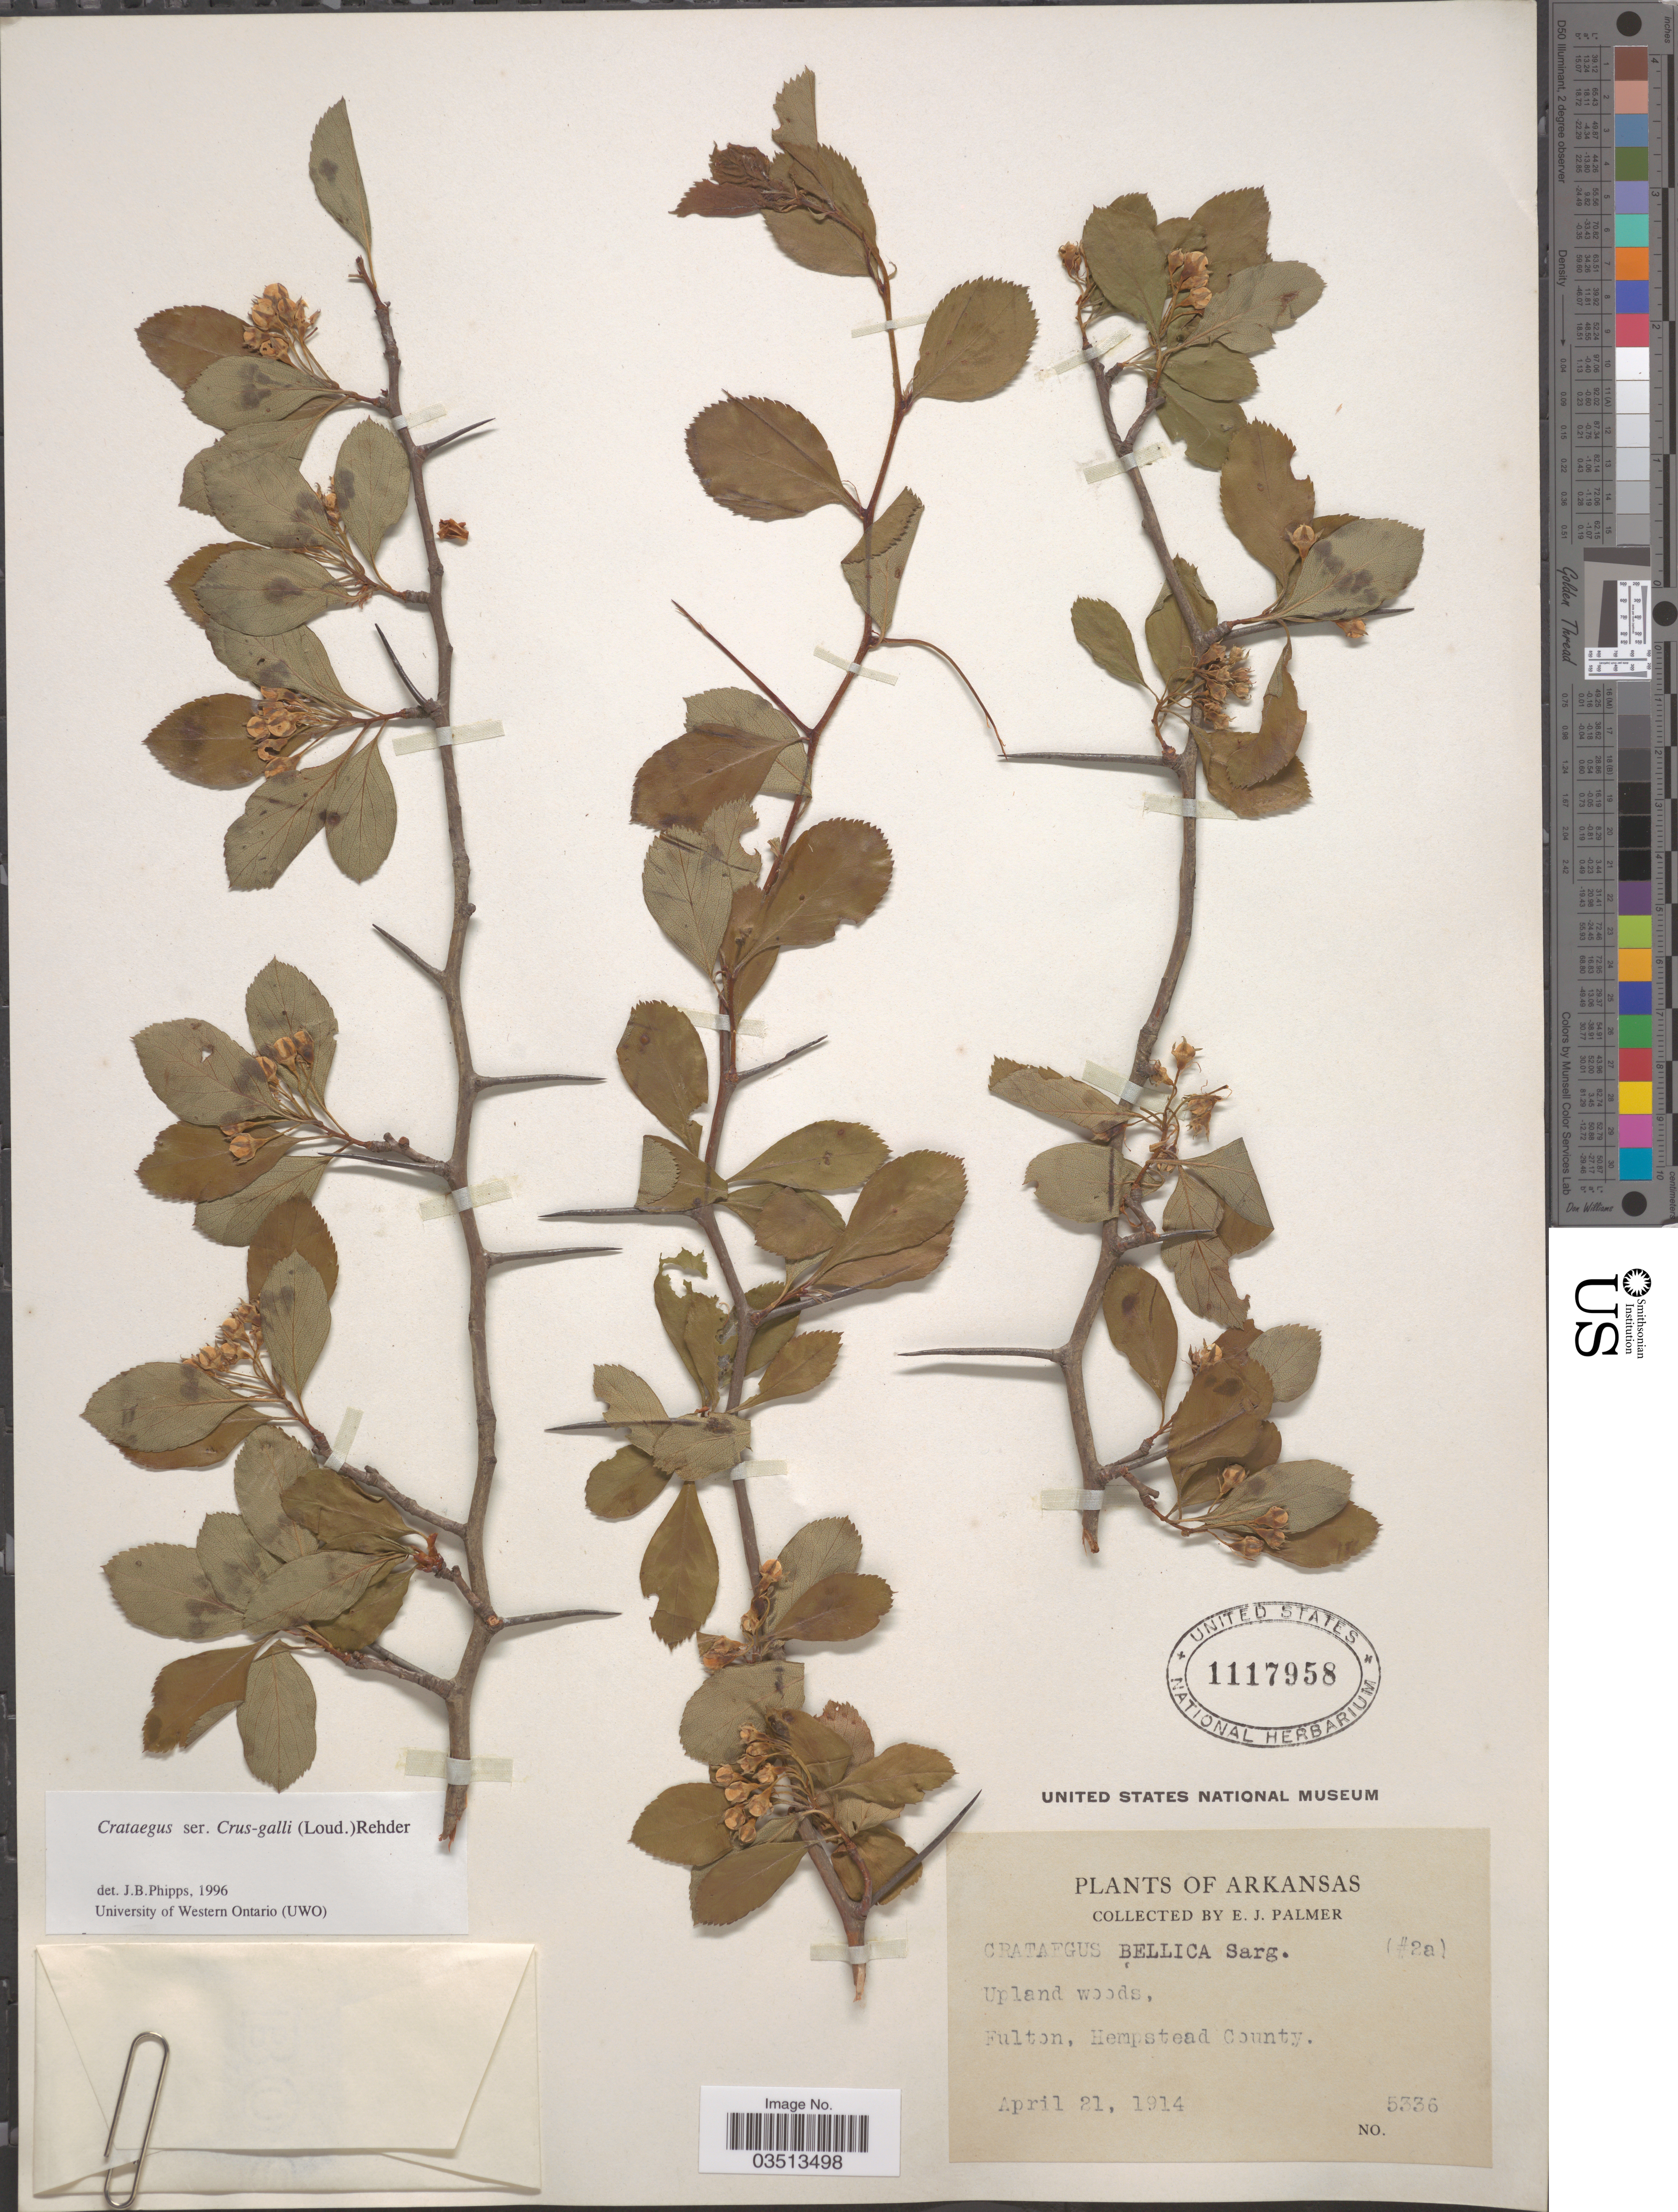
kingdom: Plantae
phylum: Tracheophyta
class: Magnoliopsida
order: Rosales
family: Rosaceae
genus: Crataegus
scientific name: Crataegus berberifolia var. engelmannii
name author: Eggl.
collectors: E. J. Palmer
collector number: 5336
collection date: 1914-04-21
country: United States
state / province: Arkansas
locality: Upland woods, Fulton, Hempstead County.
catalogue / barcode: US 1117958